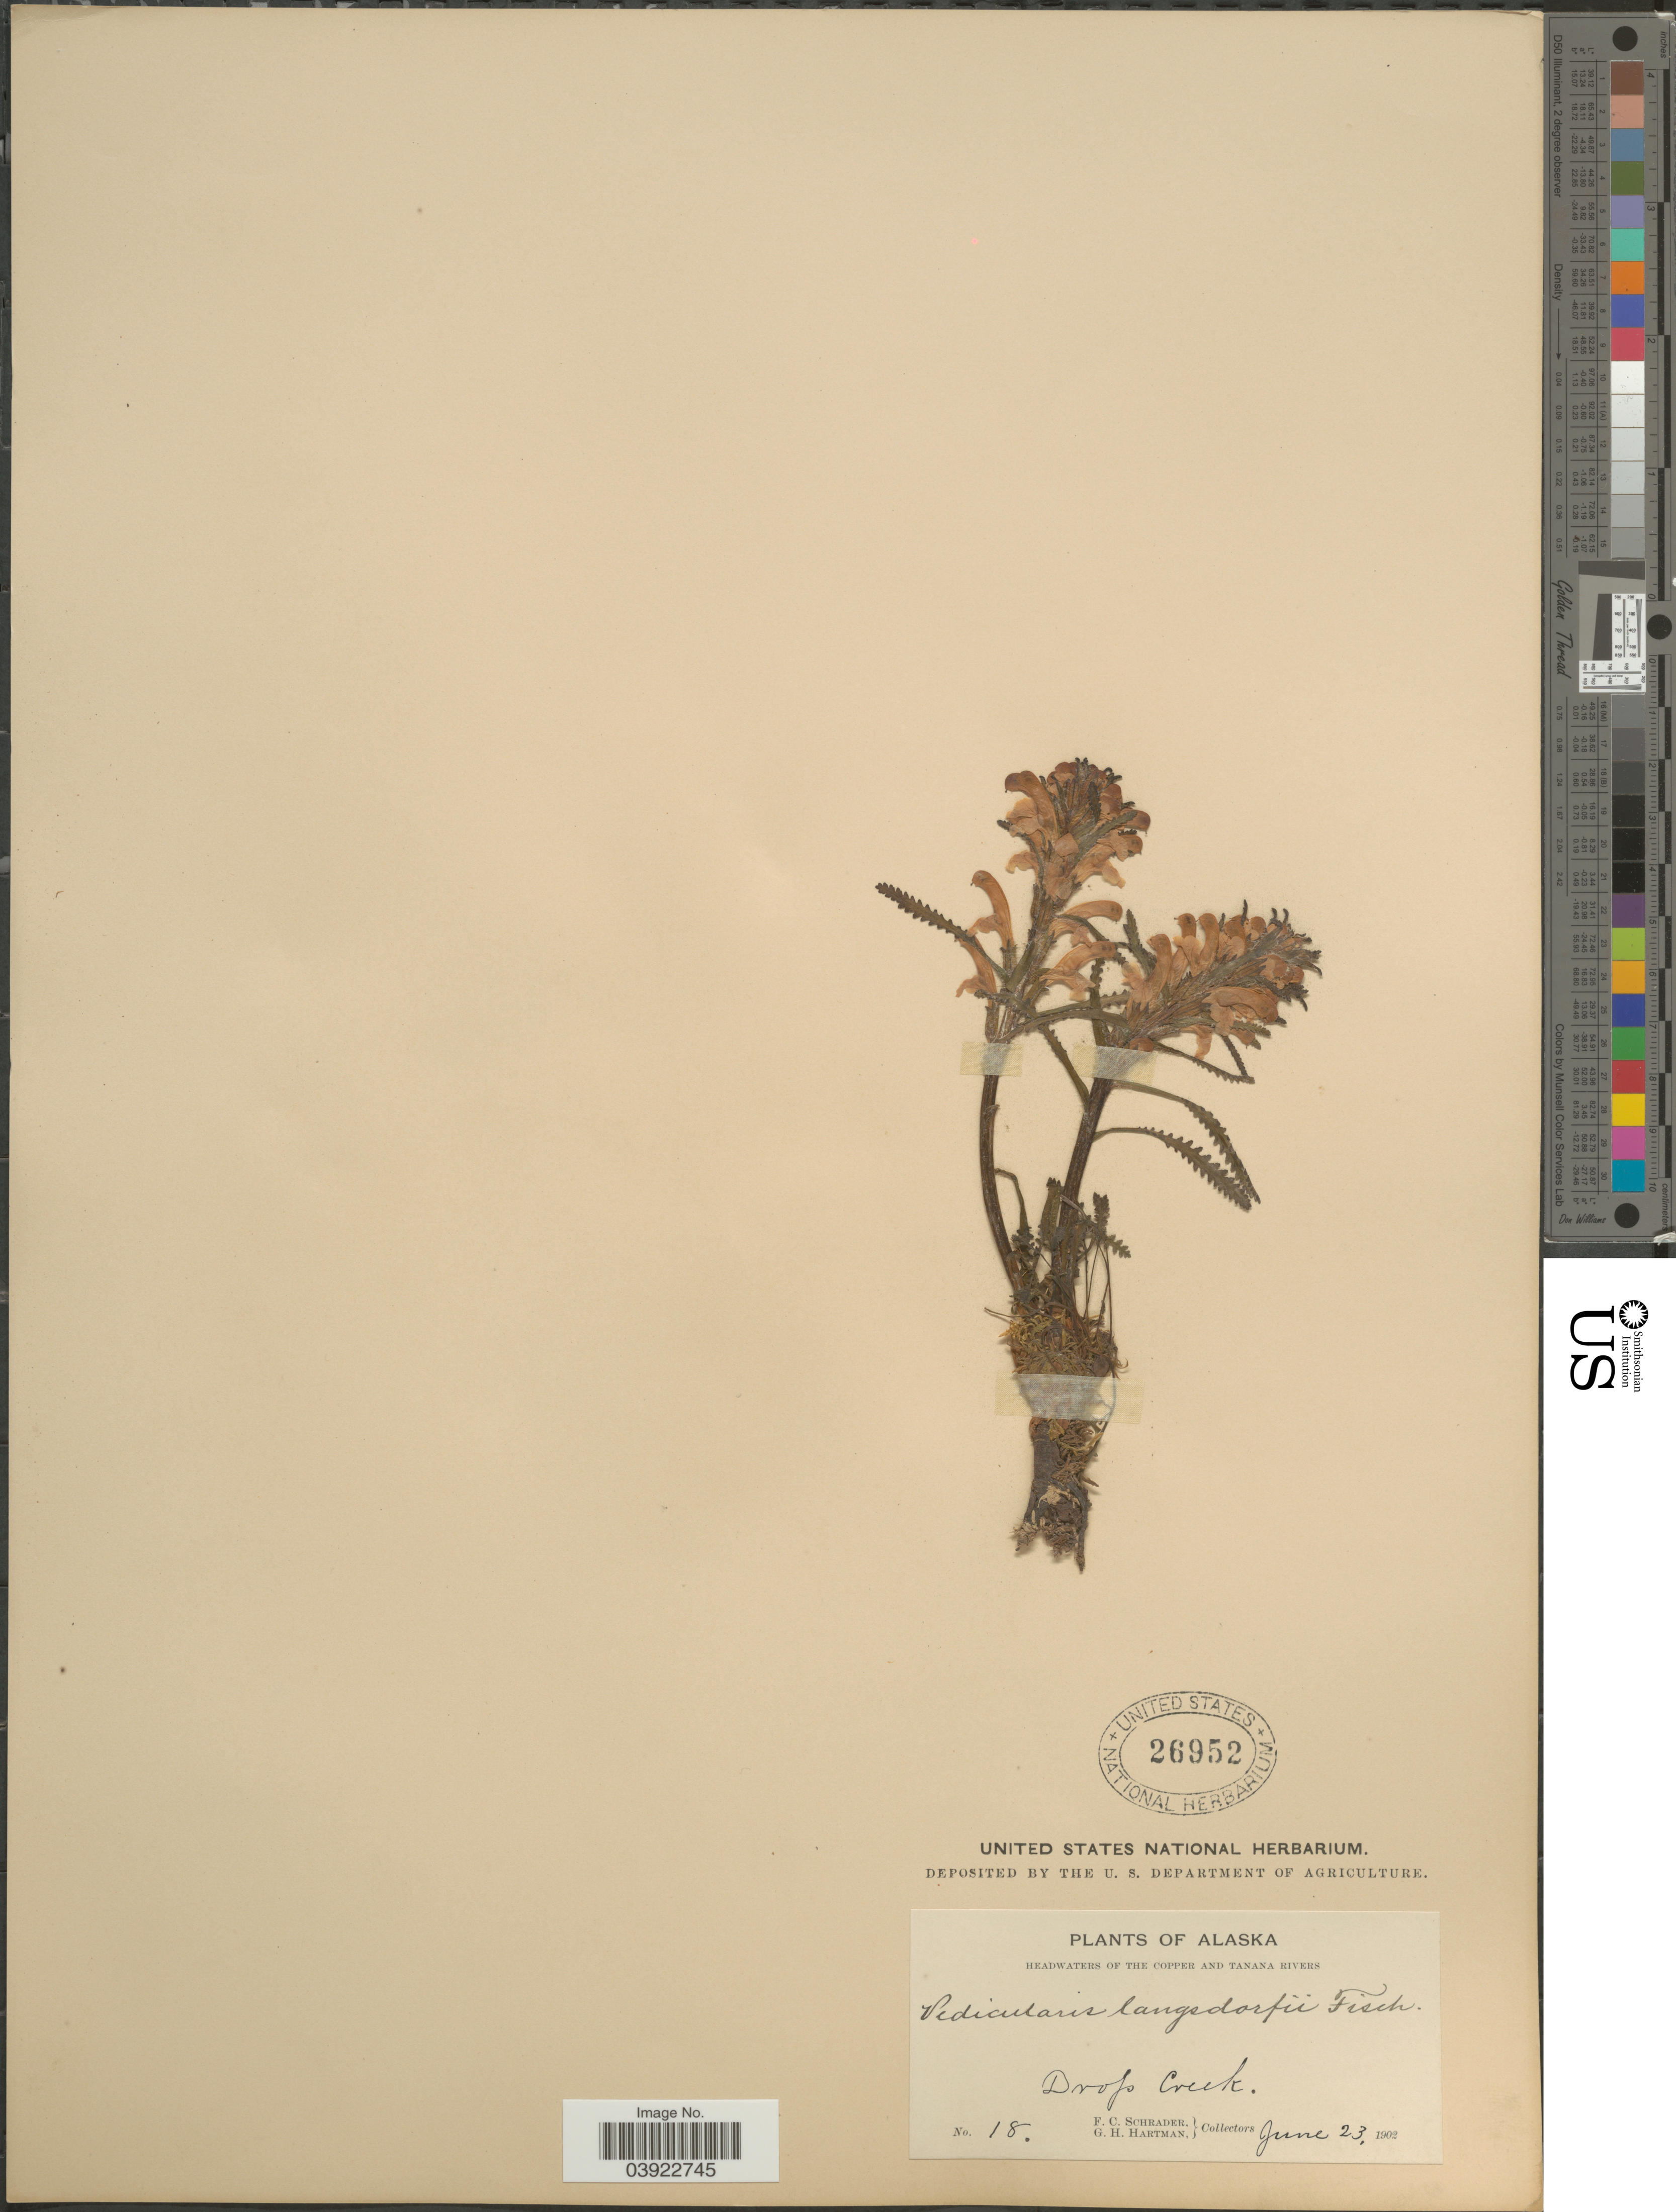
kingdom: Plantae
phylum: Tracheophyta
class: Magnoliopsida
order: Lamiales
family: Orobanchaceae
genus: Pedicularis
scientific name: Pedicularis langsdorffii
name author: Fisch. ex Steven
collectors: F. C. Schrader & G. H. Hartman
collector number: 18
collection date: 1902-06-23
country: United States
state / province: Alaska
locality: Headwaters of the Copper and Tanana Rivers. Drop Creek.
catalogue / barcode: US 26952